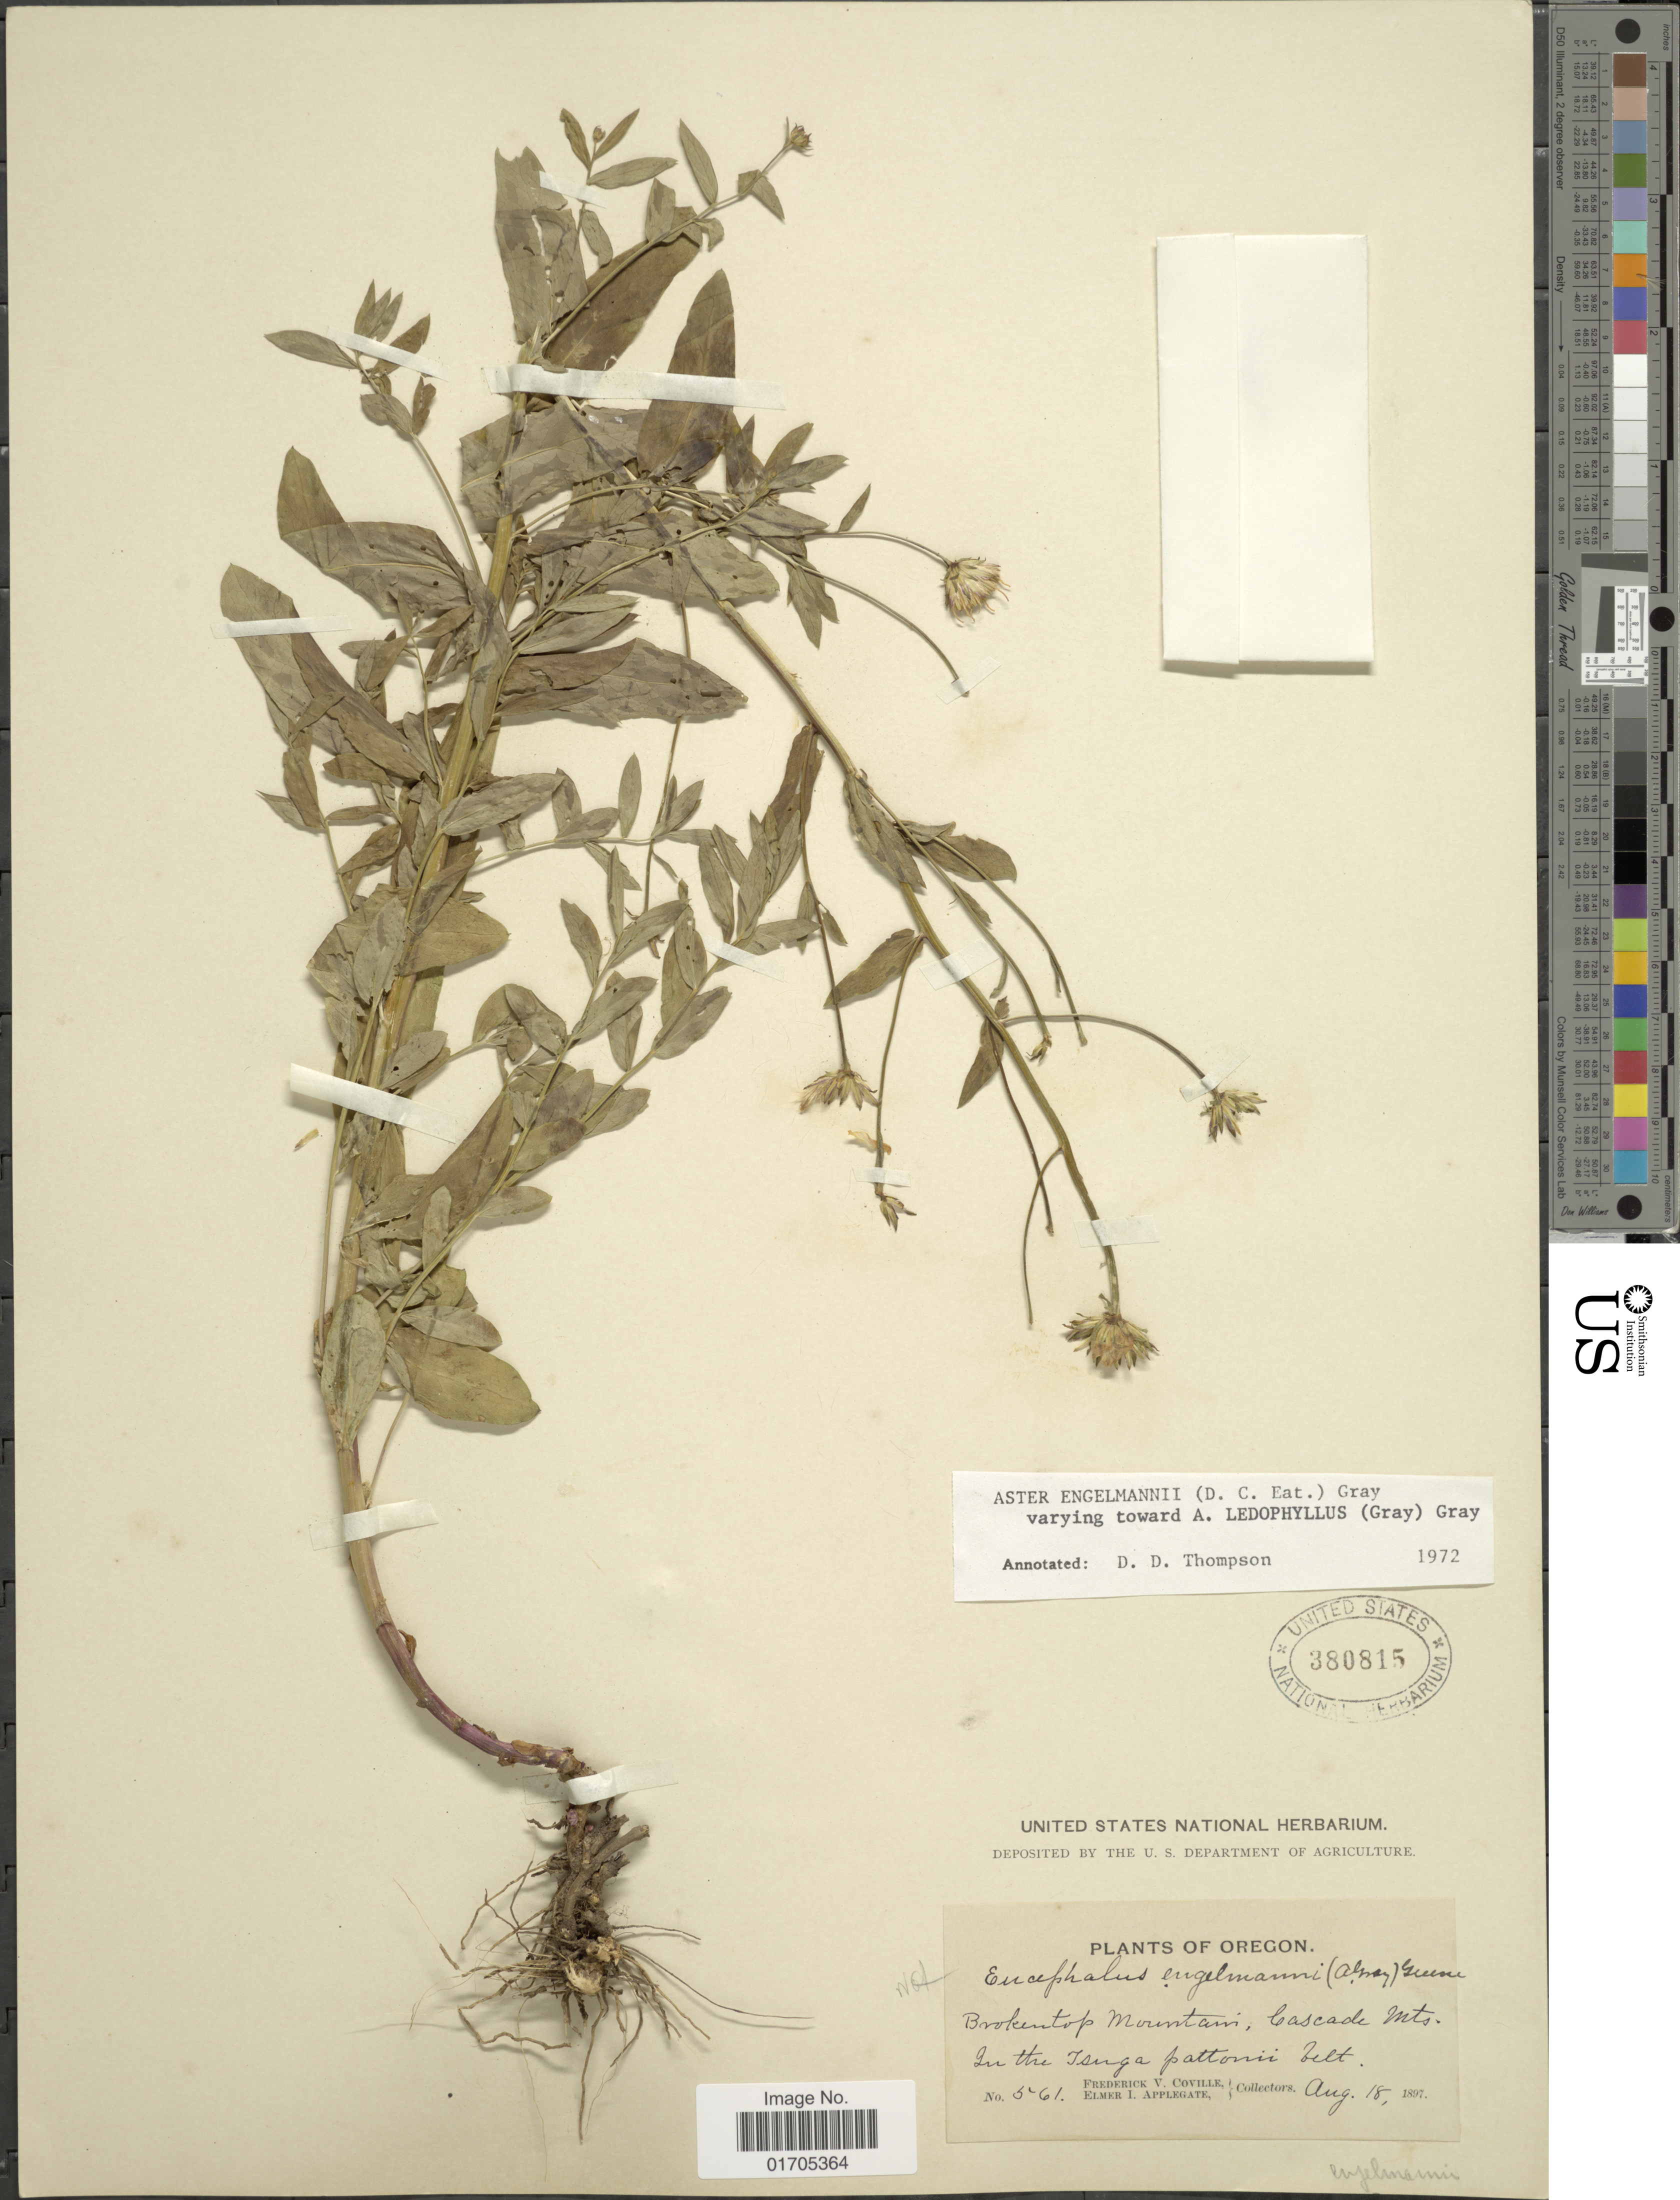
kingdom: Plantae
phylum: Tracheophyta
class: Magnoliopsida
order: Asterales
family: Asteraceae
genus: Eucephalus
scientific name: Eucephalus engelmannii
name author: (D.C. Eaton) Greene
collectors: F. V. Coville & E. I. Applegate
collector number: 561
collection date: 1897-08-18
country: United States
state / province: Oregon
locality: Brokentop Mountain; Cascade Mts. In the Isuga pattonii belt.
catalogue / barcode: US 380815